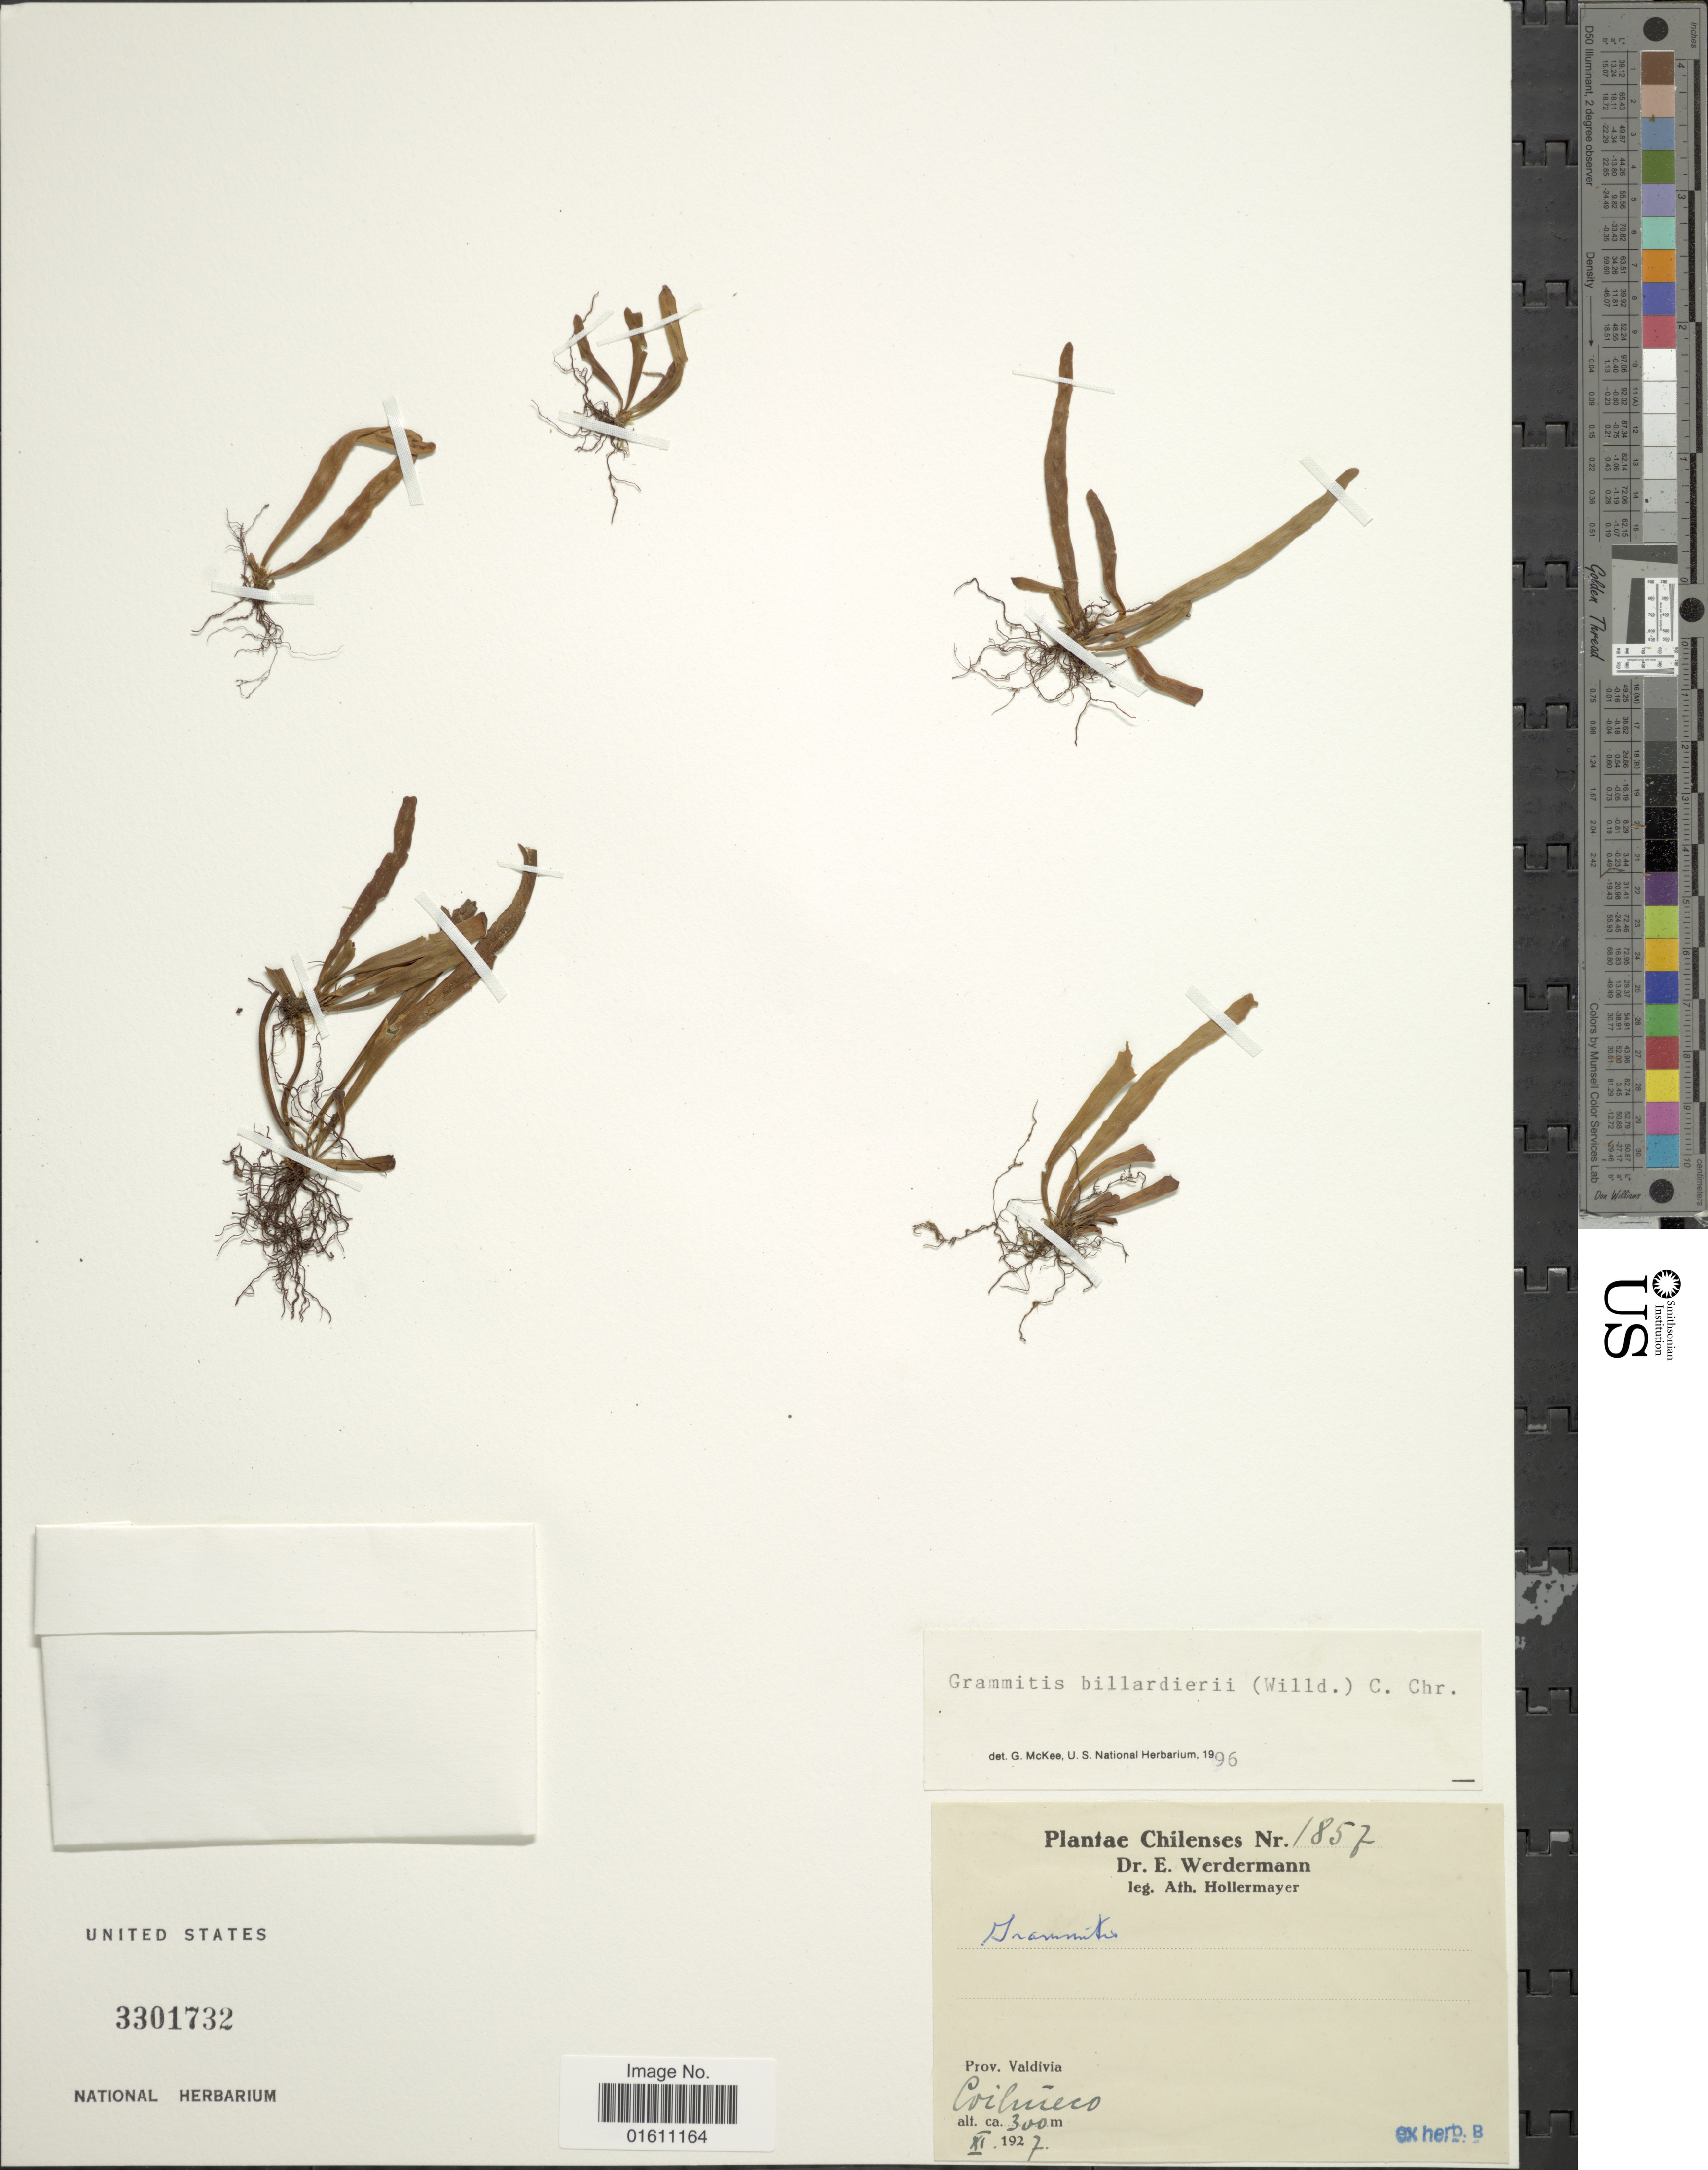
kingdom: Plantae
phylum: Tracheophyta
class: Polypodiopsida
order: Polypodiales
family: Polypodiaceae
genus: Notogrammitis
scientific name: Notogrammitis patagonica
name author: (C. Chr.) Parris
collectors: A. Hollermayer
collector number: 1857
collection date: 1927-11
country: Chile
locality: Chilenses, Prov. Valdivia, Coihueco.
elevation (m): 300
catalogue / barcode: US 3301732